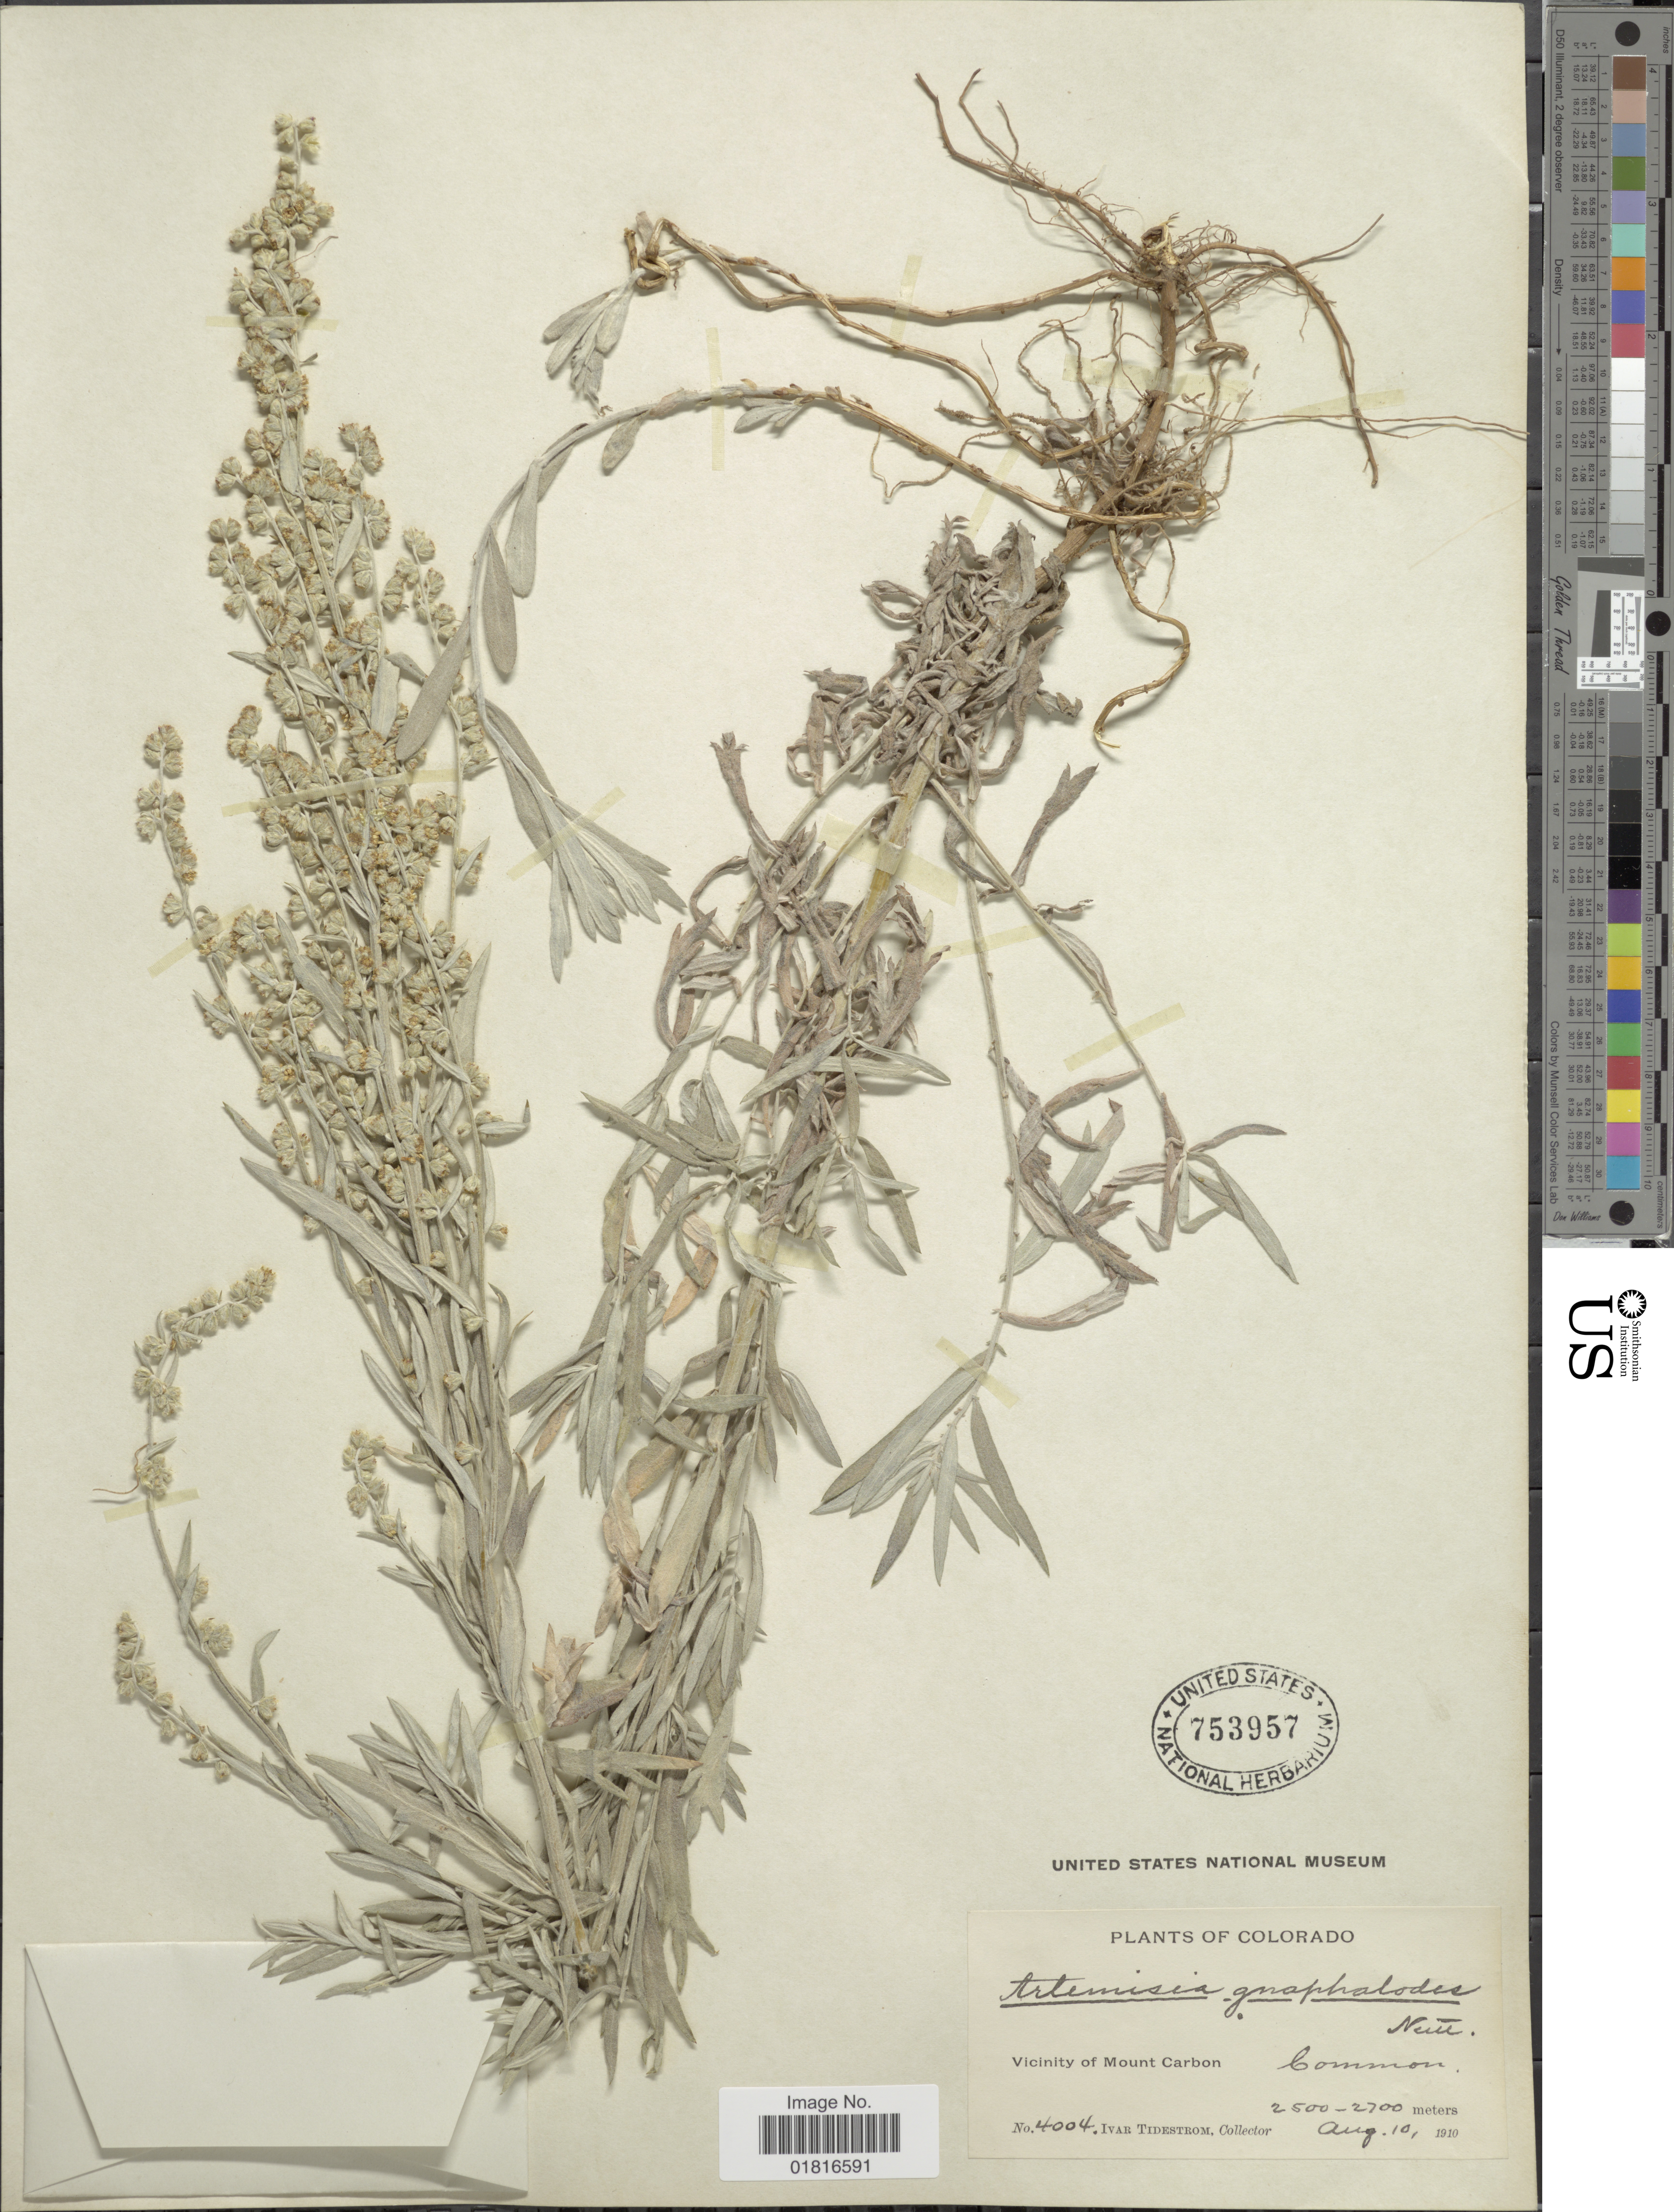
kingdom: Plantae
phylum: Tracheophyta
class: Magnoliopsida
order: Asterales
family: Asteraceae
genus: Artemisia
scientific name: Artemisia pudica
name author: Rydb.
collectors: I. F. Tidestrom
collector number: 4004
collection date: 1910-08-10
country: United States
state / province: Colorado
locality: Vicinity of Mount Carbon, Common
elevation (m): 2500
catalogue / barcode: US 753957